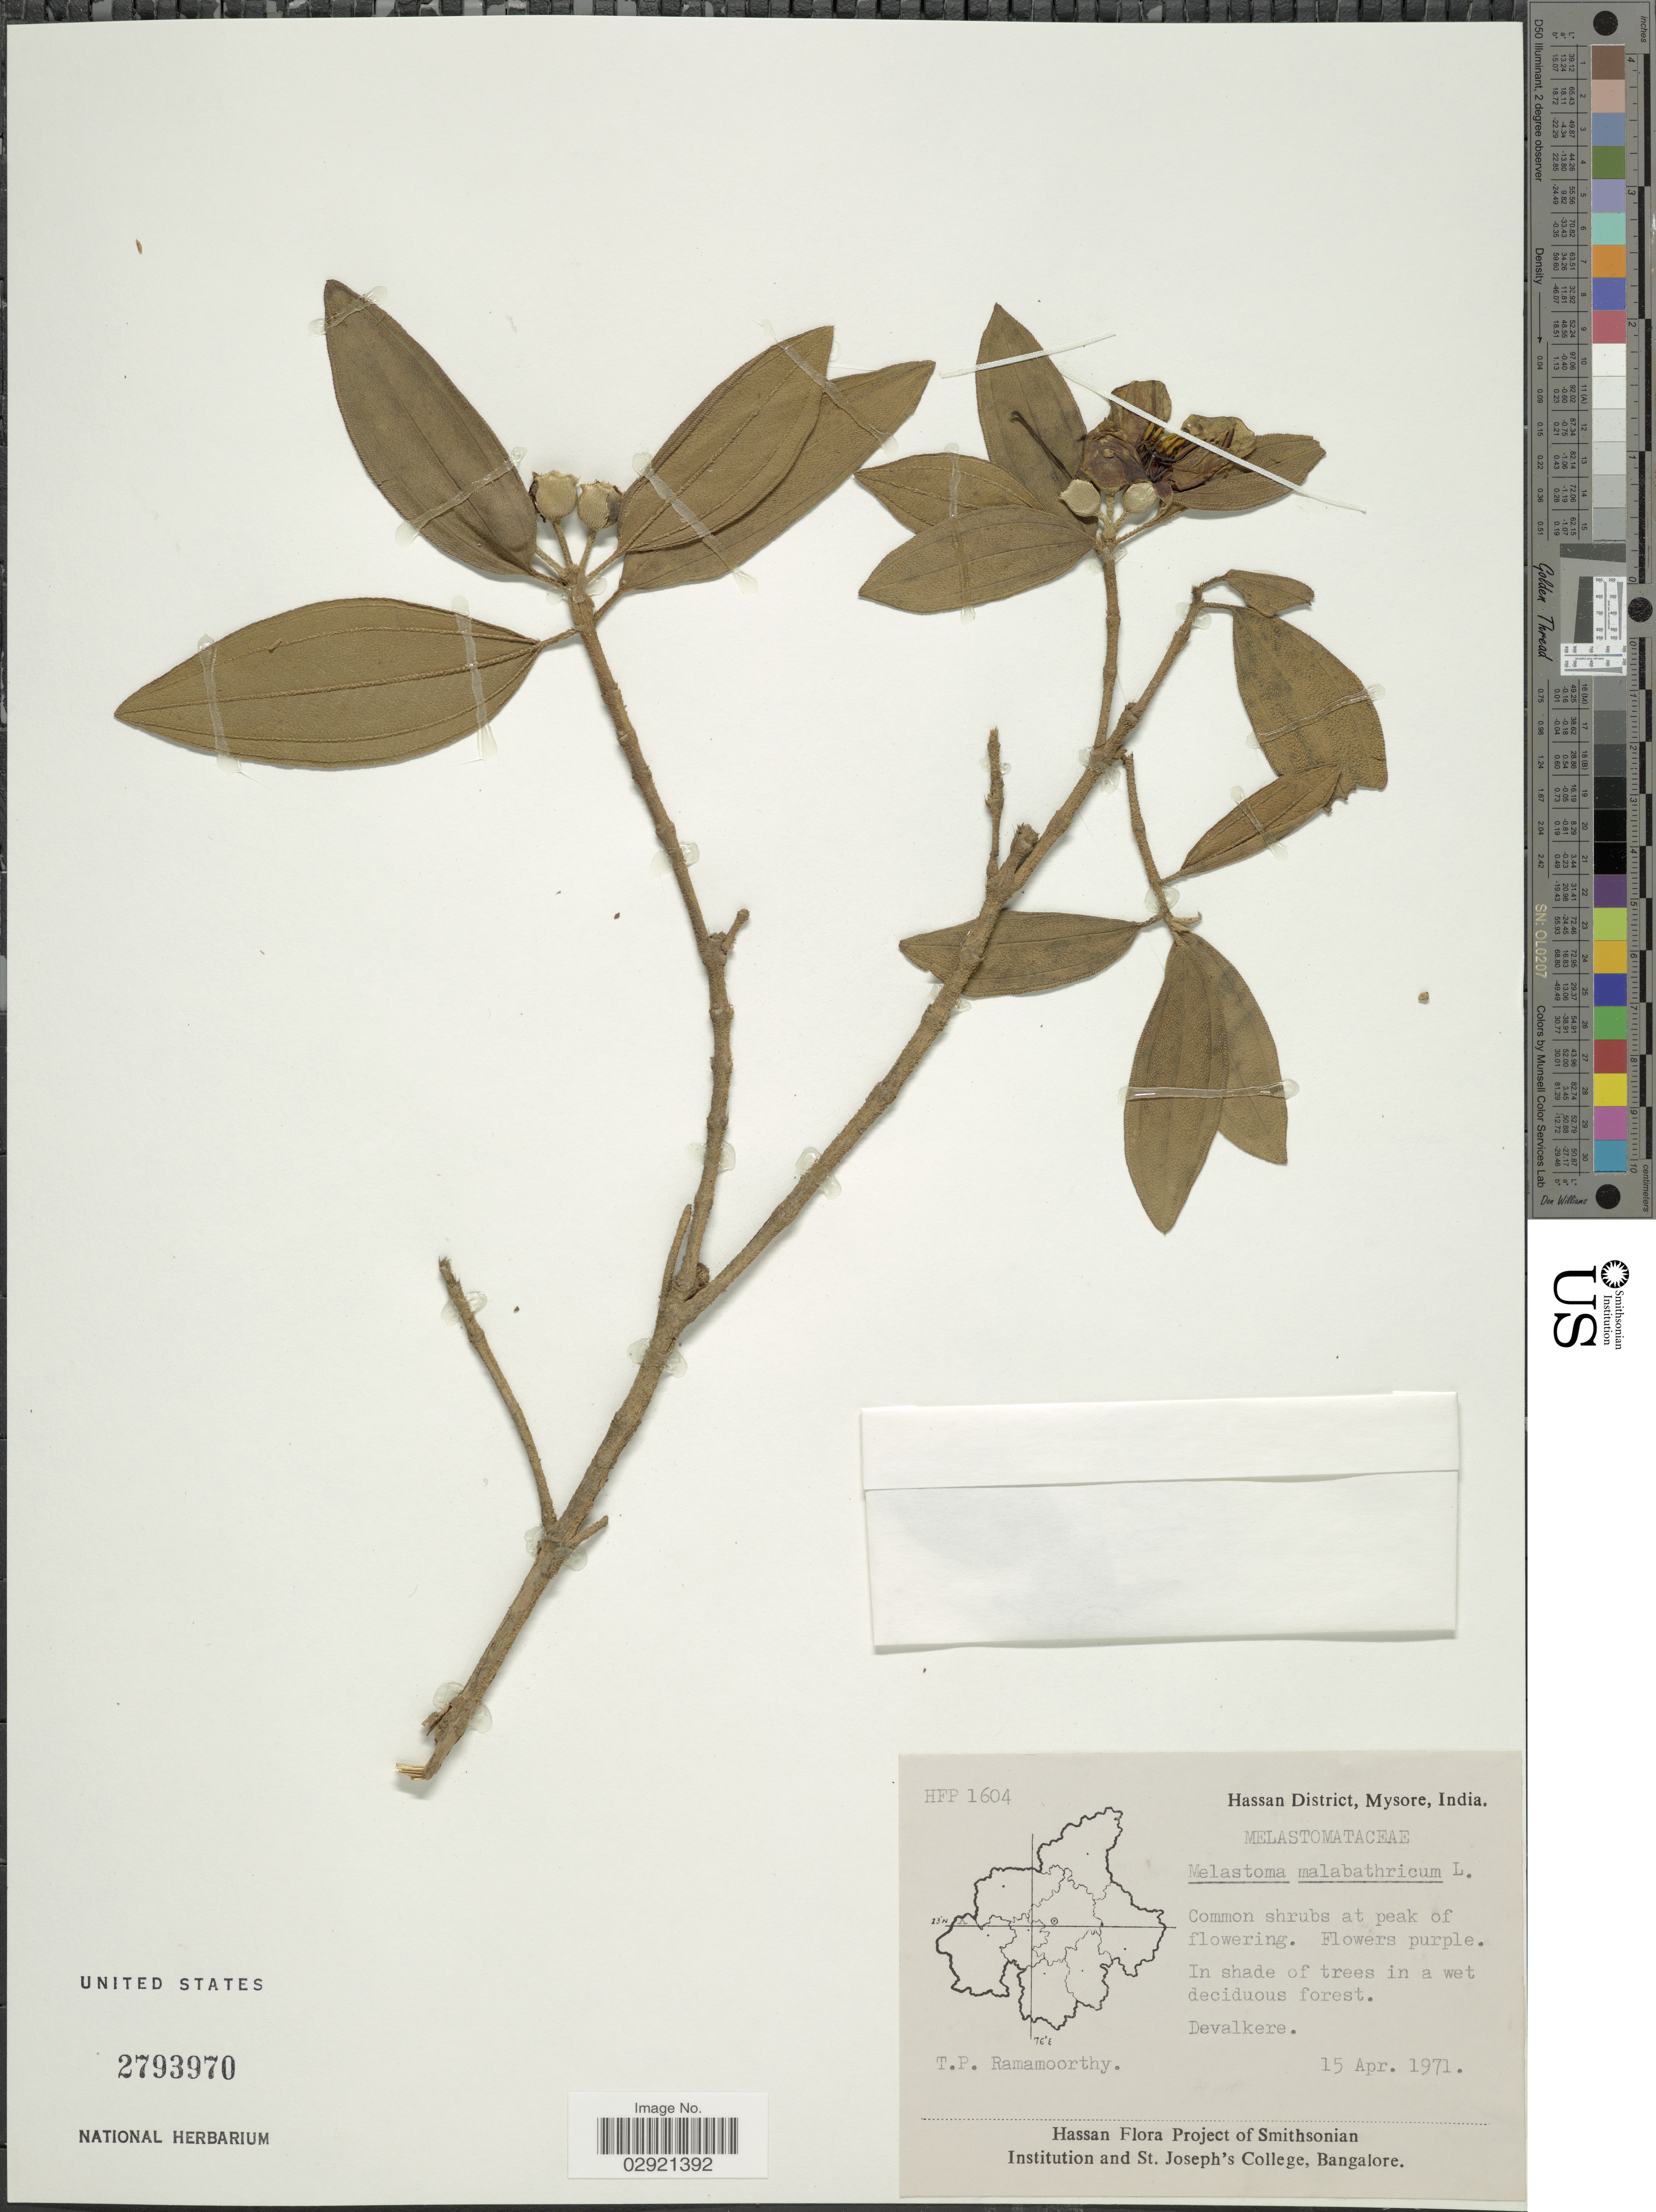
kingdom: Plantae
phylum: Tracheophyta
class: Magnoliopsida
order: Myrtales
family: Melastomataceae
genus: Melastoma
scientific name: Melastoma malabathricum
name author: L.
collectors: T. P. Ramamoorthy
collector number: HFP1604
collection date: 1971-04-15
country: India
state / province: Karnataka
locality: Hassan District, Mysore. Devalkere.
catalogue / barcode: US 2793970